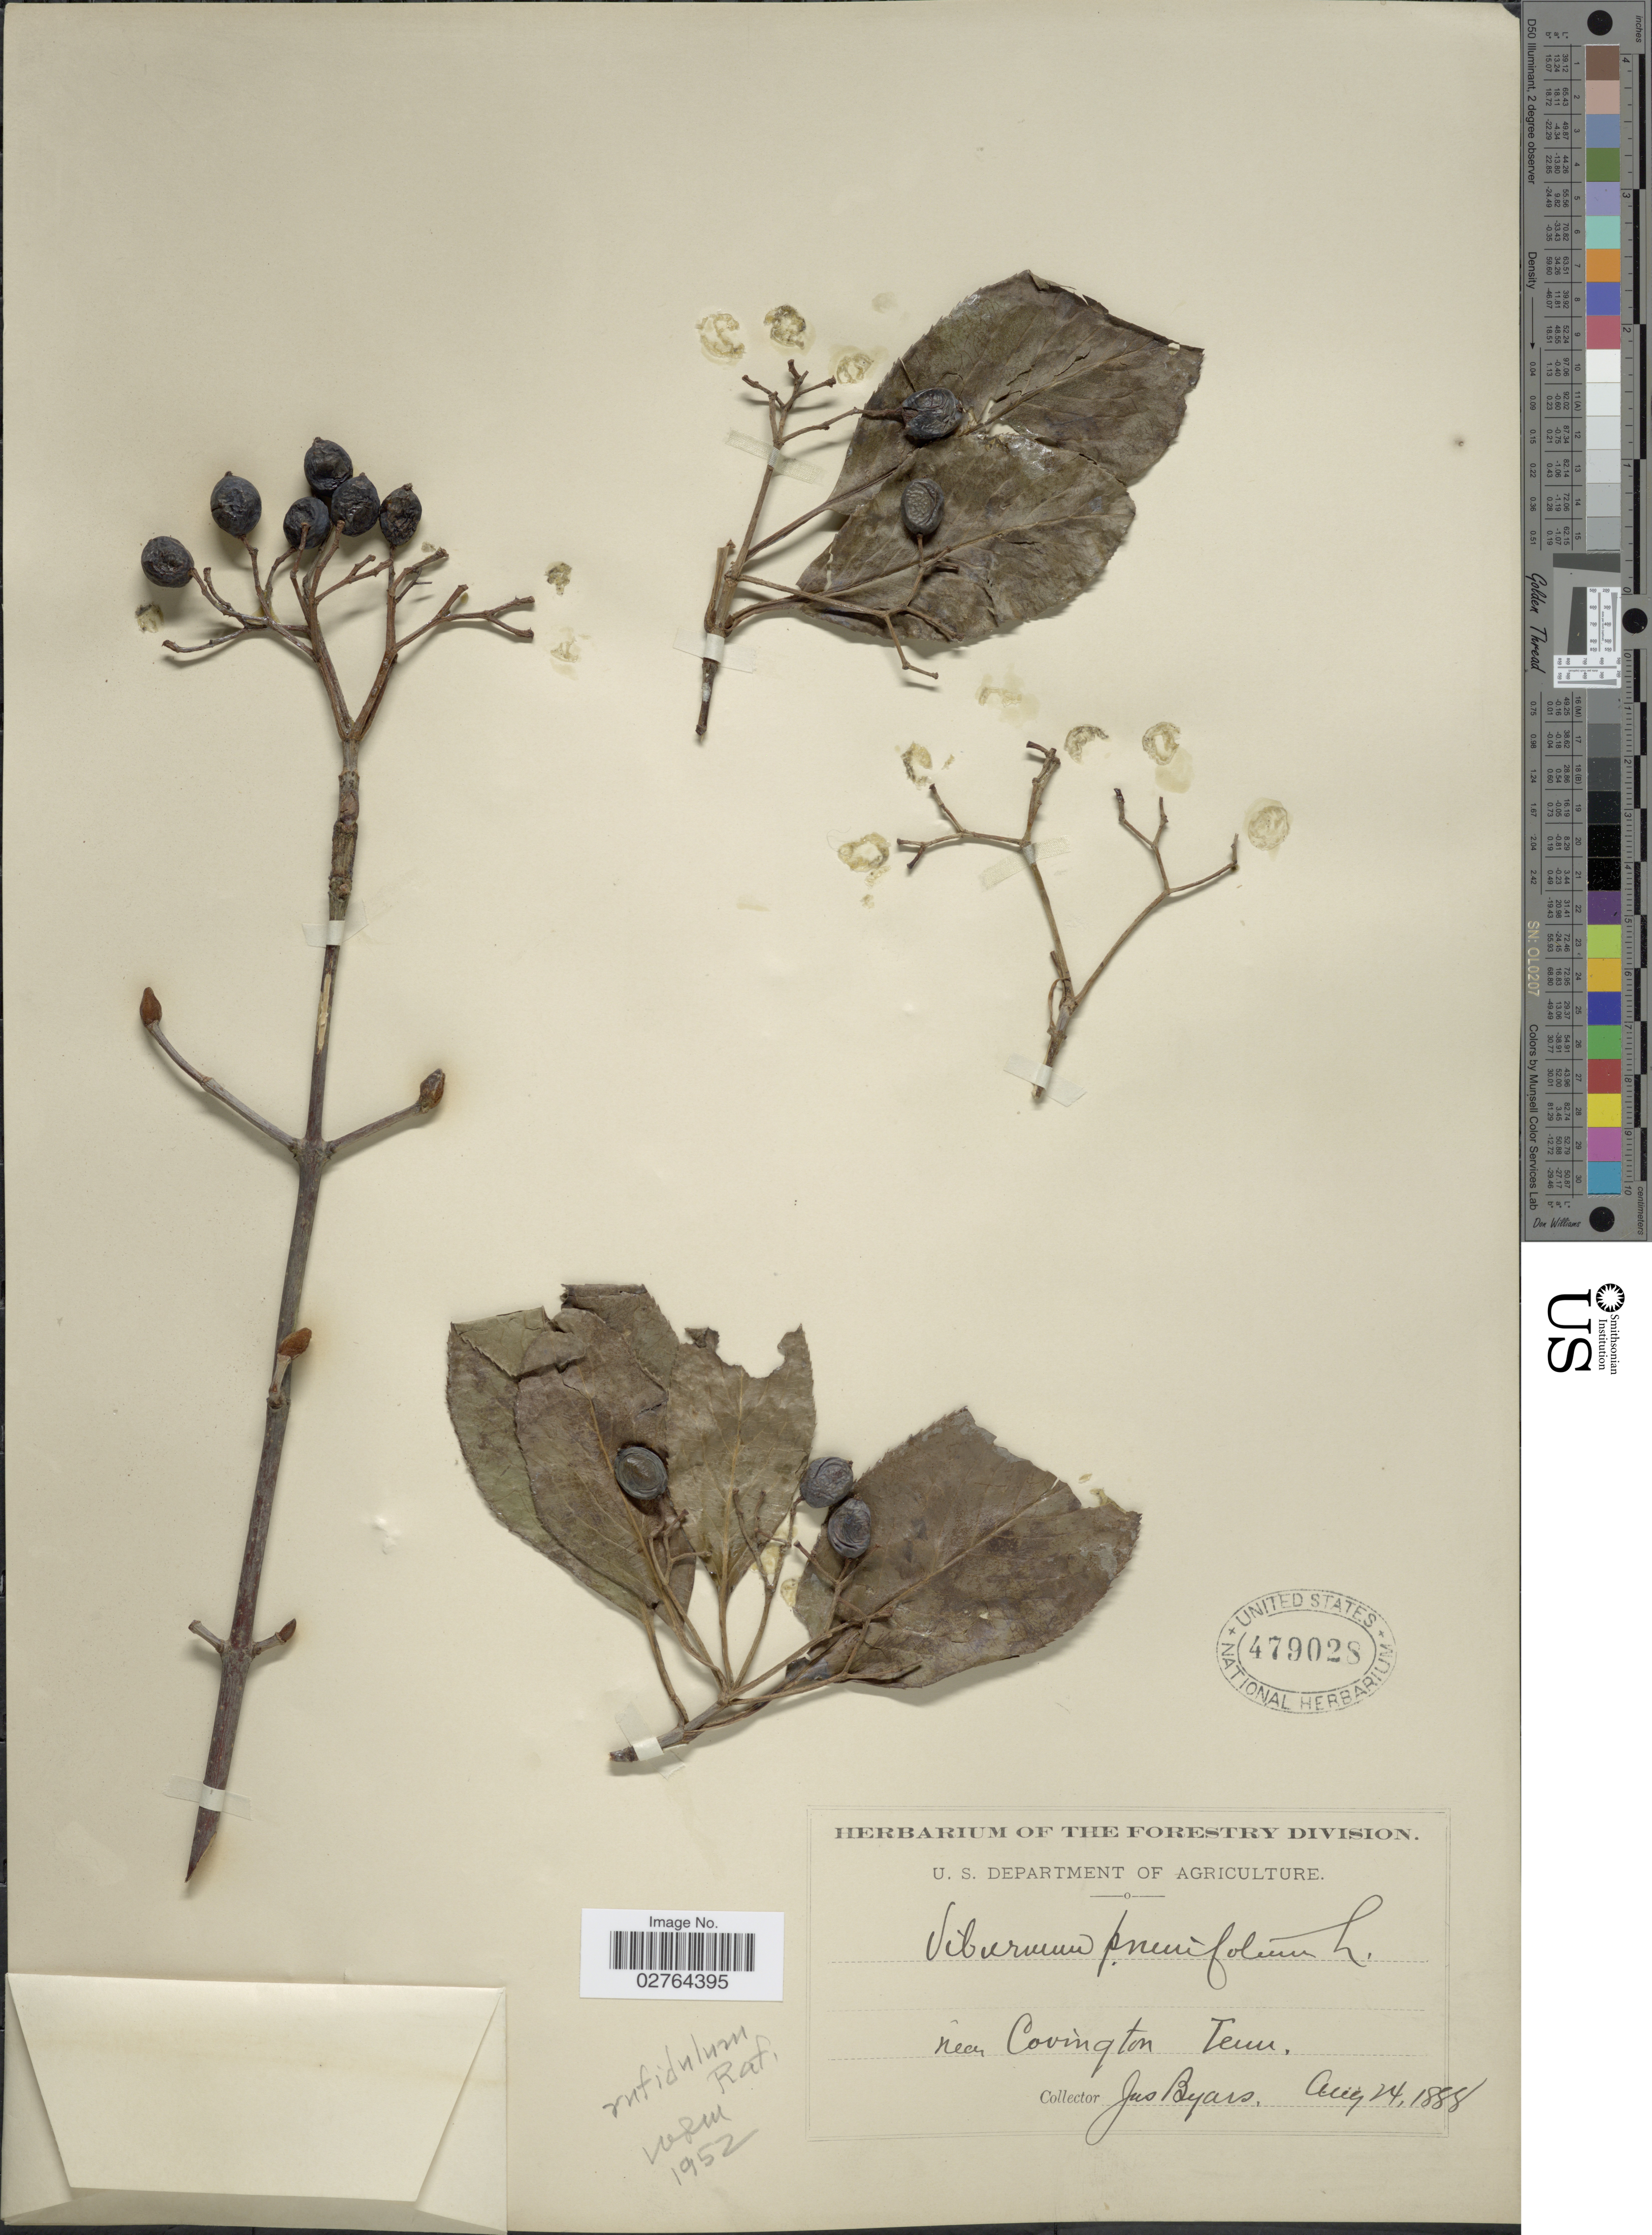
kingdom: Plantae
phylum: Tracheophyta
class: Magnoliopsida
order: Dipsacales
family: Viburnaceae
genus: Viburnum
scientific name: Viburnum rufidulum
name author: Raf.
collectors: J. Byars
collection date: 1888-08-24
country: United States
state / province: Tennessee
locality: Near Covington.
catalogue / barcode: US 479028